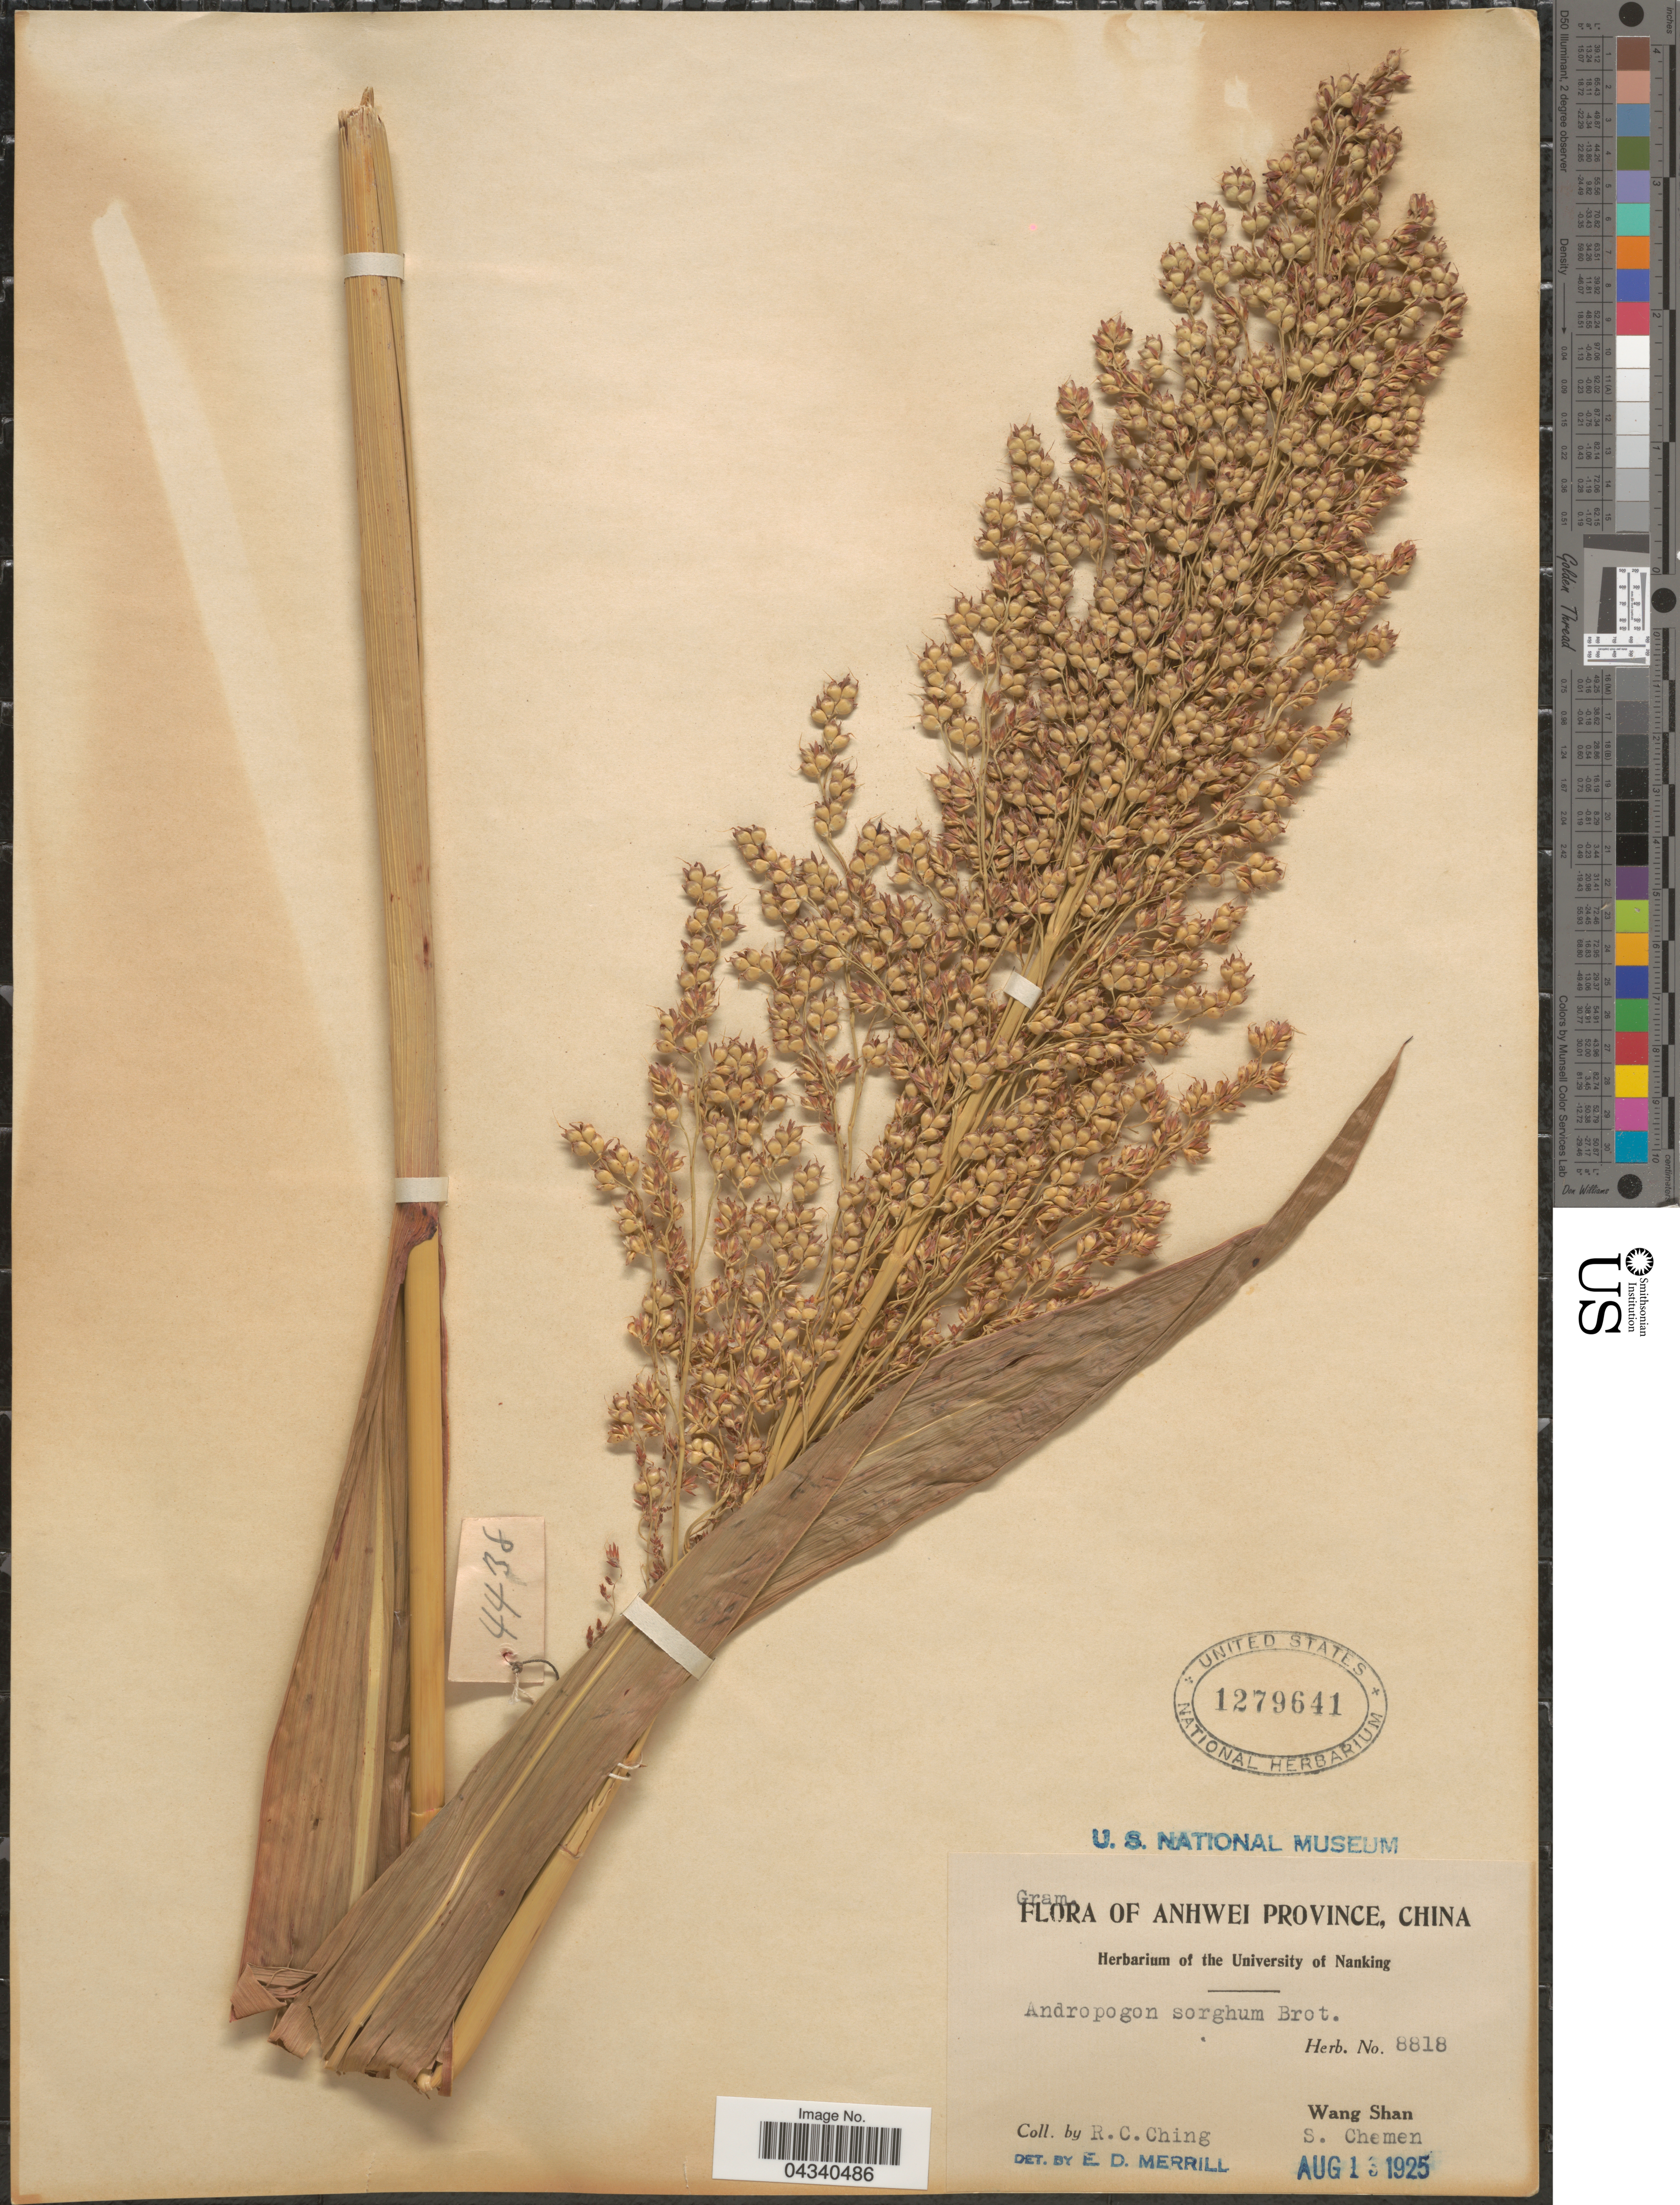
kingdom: Plantae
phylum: Tracheophyta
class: Liliopsida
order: Poales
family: Poaceae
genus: Sorghum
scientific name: Sorghum bicolor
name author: (L.) Moench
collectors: R. C. Ching & S. Chemen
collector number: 8818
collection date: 1925-08-13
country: China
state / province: Anhui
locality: Anhwei Province. Wang Shan.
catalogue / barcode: US 1279641